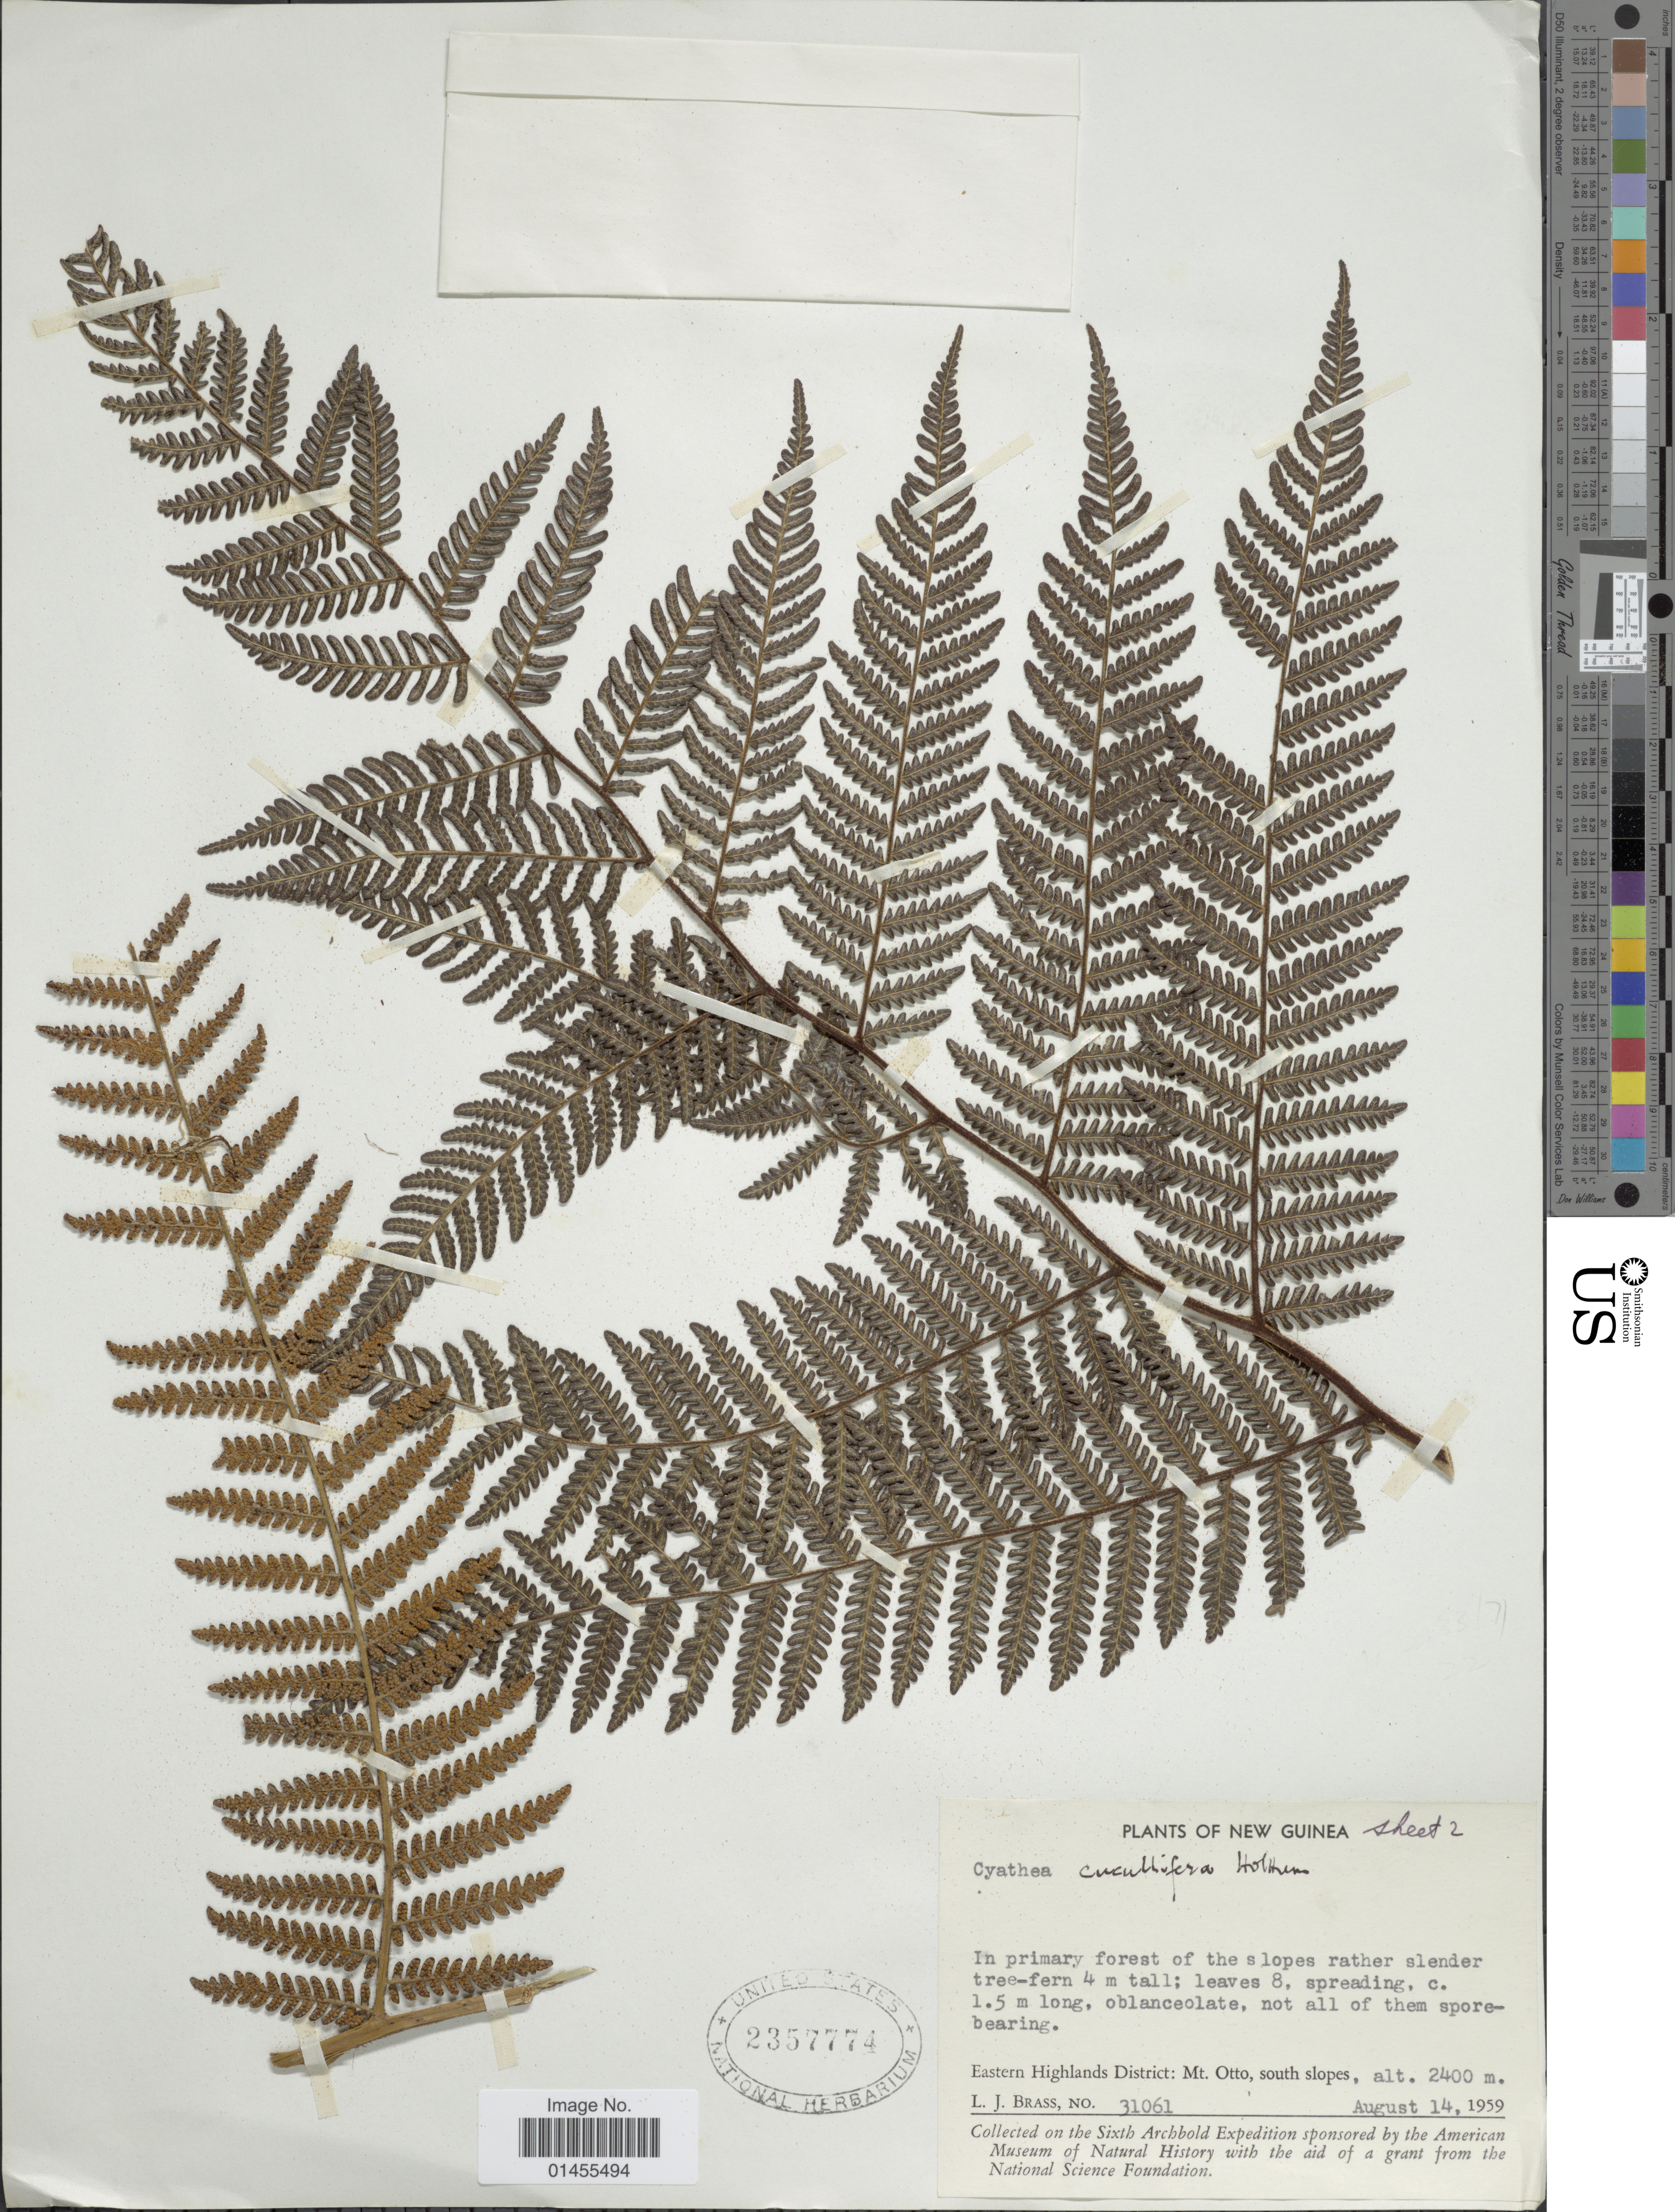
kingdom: Plantae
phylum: Tracheophyta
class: Polypodiopsida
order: Cyatheales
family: Cyatheaceae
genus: Alsophila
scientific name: Alsophila cucullifera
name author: (Holttum) R.M. Tryon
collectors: L. J. Brass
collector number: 31061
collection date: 1959-08-14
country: Papua New Guinea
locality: New Guinea, Misima Isl. ; Mt. Sisa, north slope.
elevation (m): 2400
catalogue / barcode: US 2357774